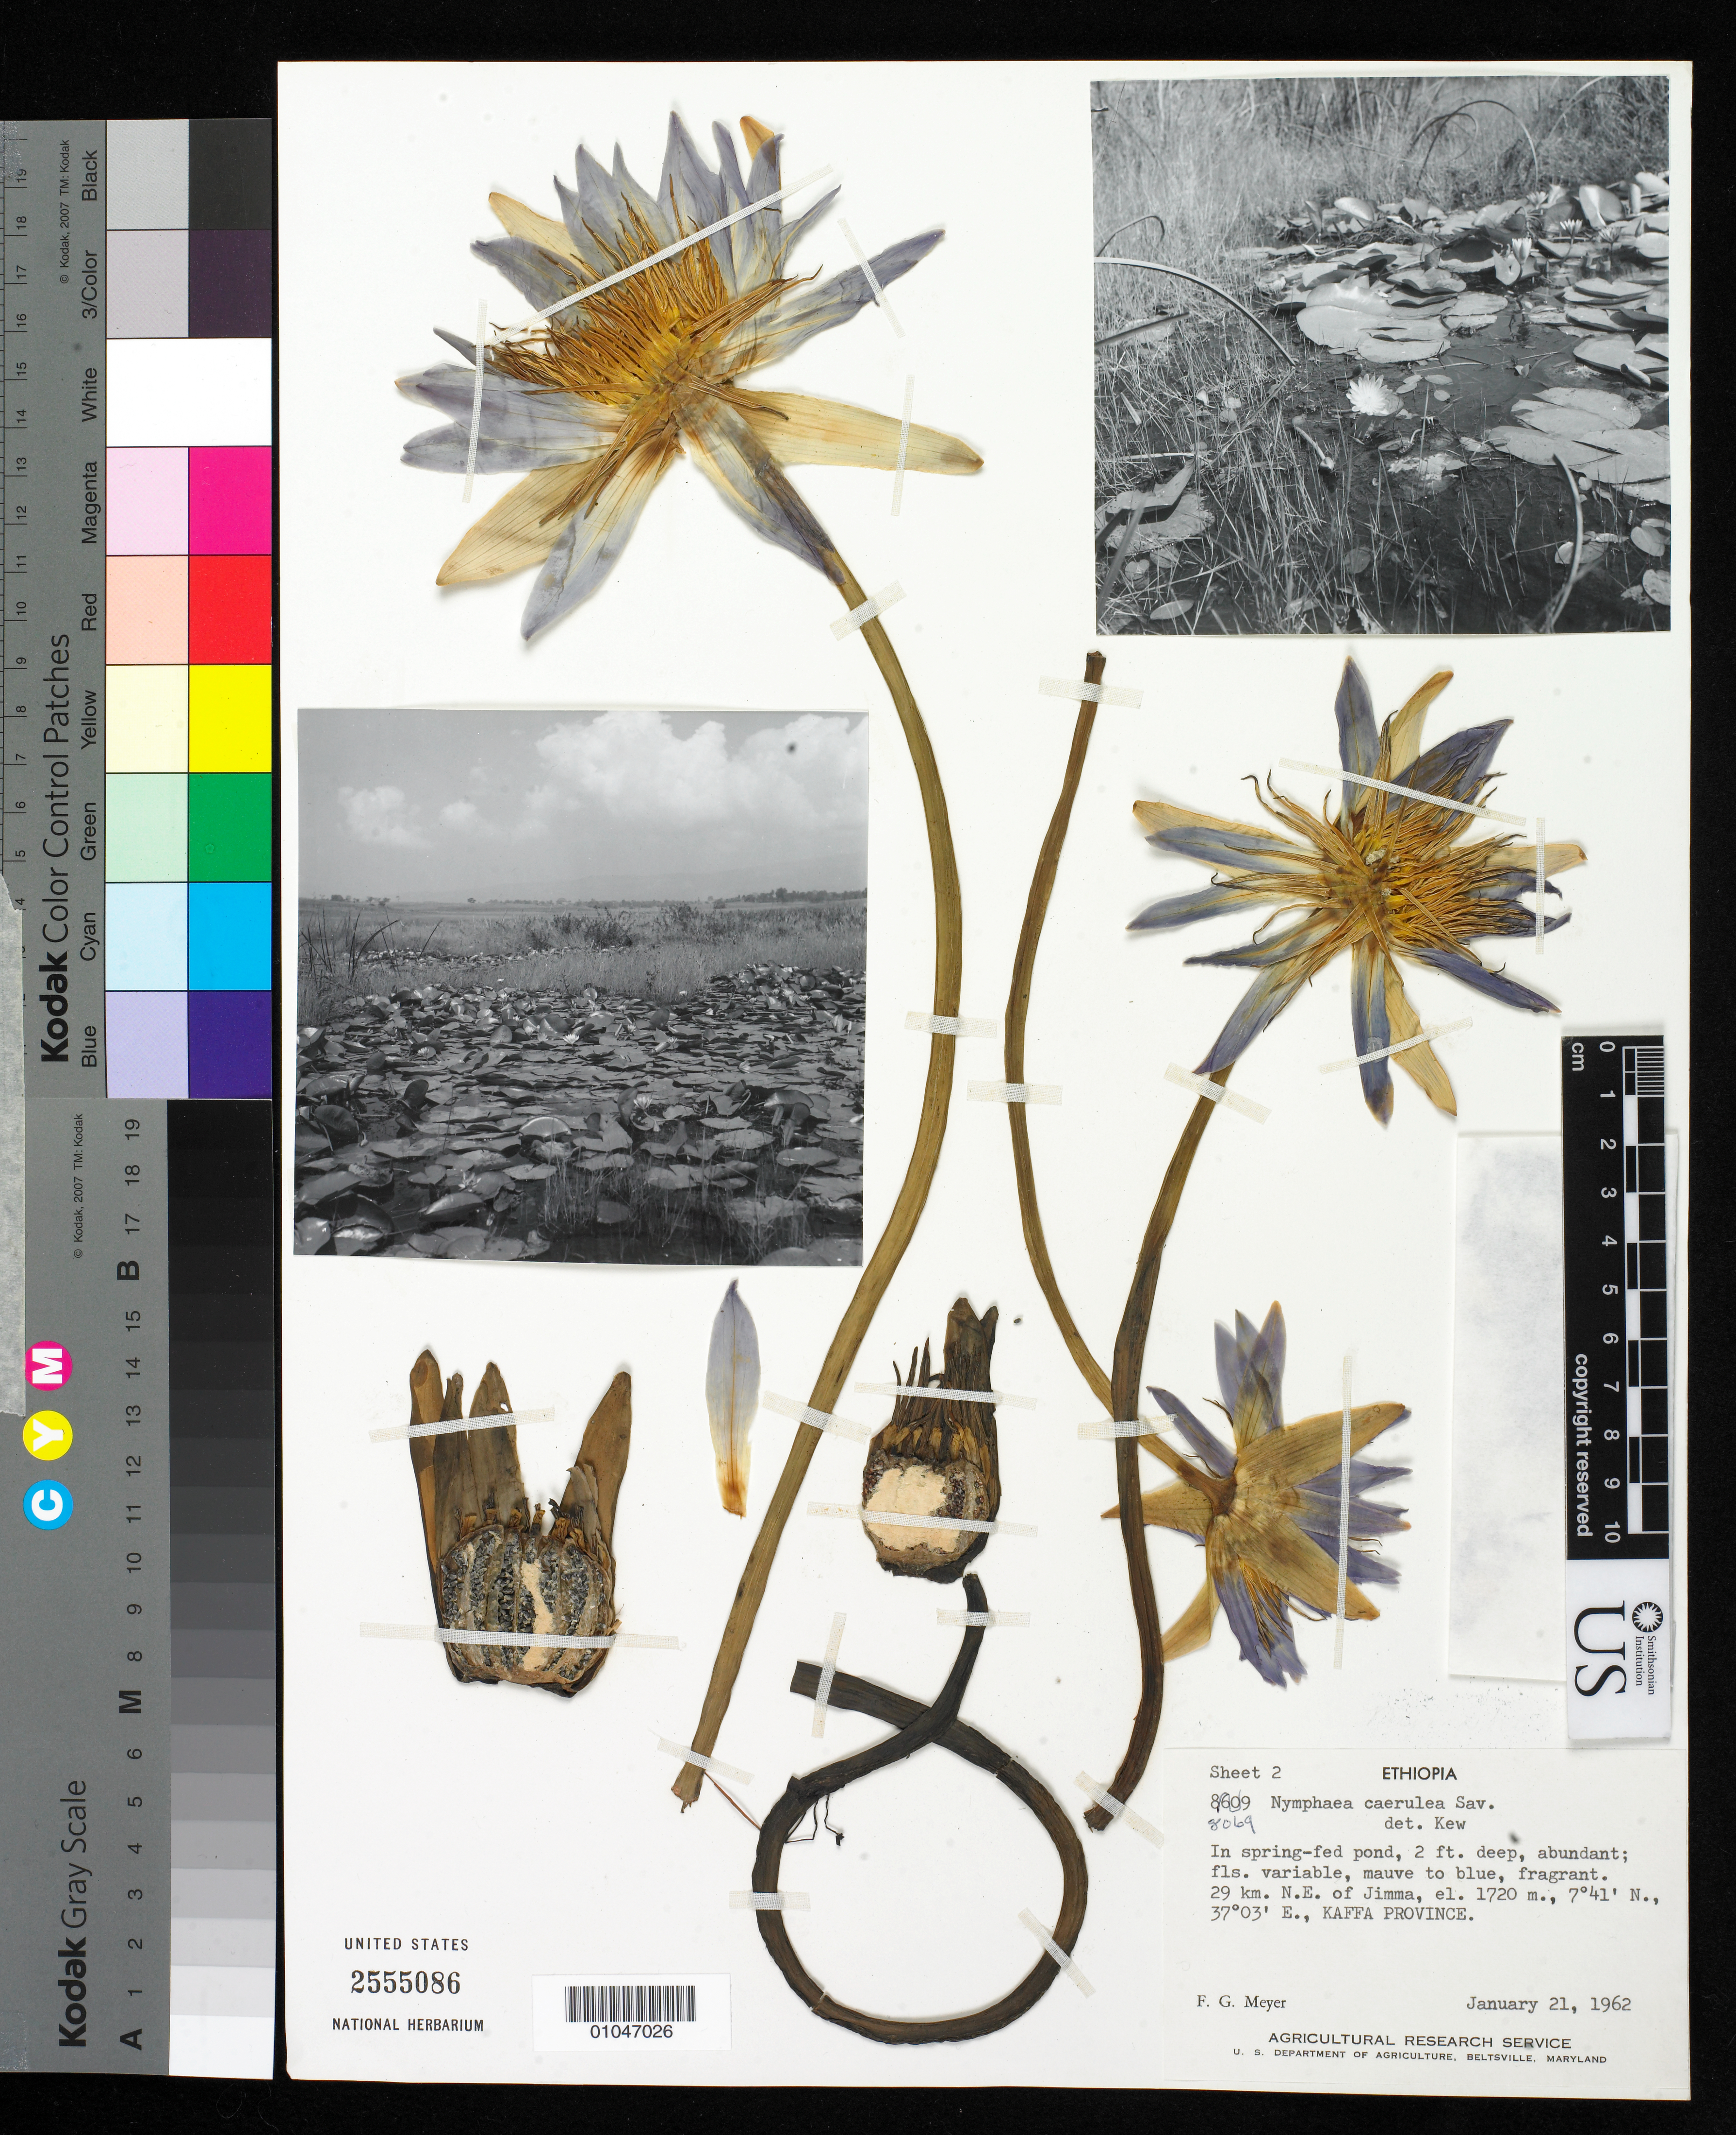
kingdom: Plantae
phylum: Tracheophyta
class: Magnoliopsida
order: Nymphaeales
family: Nymphaeaceae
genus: Nymphaea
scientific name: Nymphaea caerulea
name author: Savigny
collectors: F. G. Meyer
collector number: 8069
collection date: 1962-01-21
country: Ethiopia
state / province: South West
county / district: Keffa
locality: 29 km NE of Jimma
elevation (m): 1720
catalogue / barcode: US 2555086